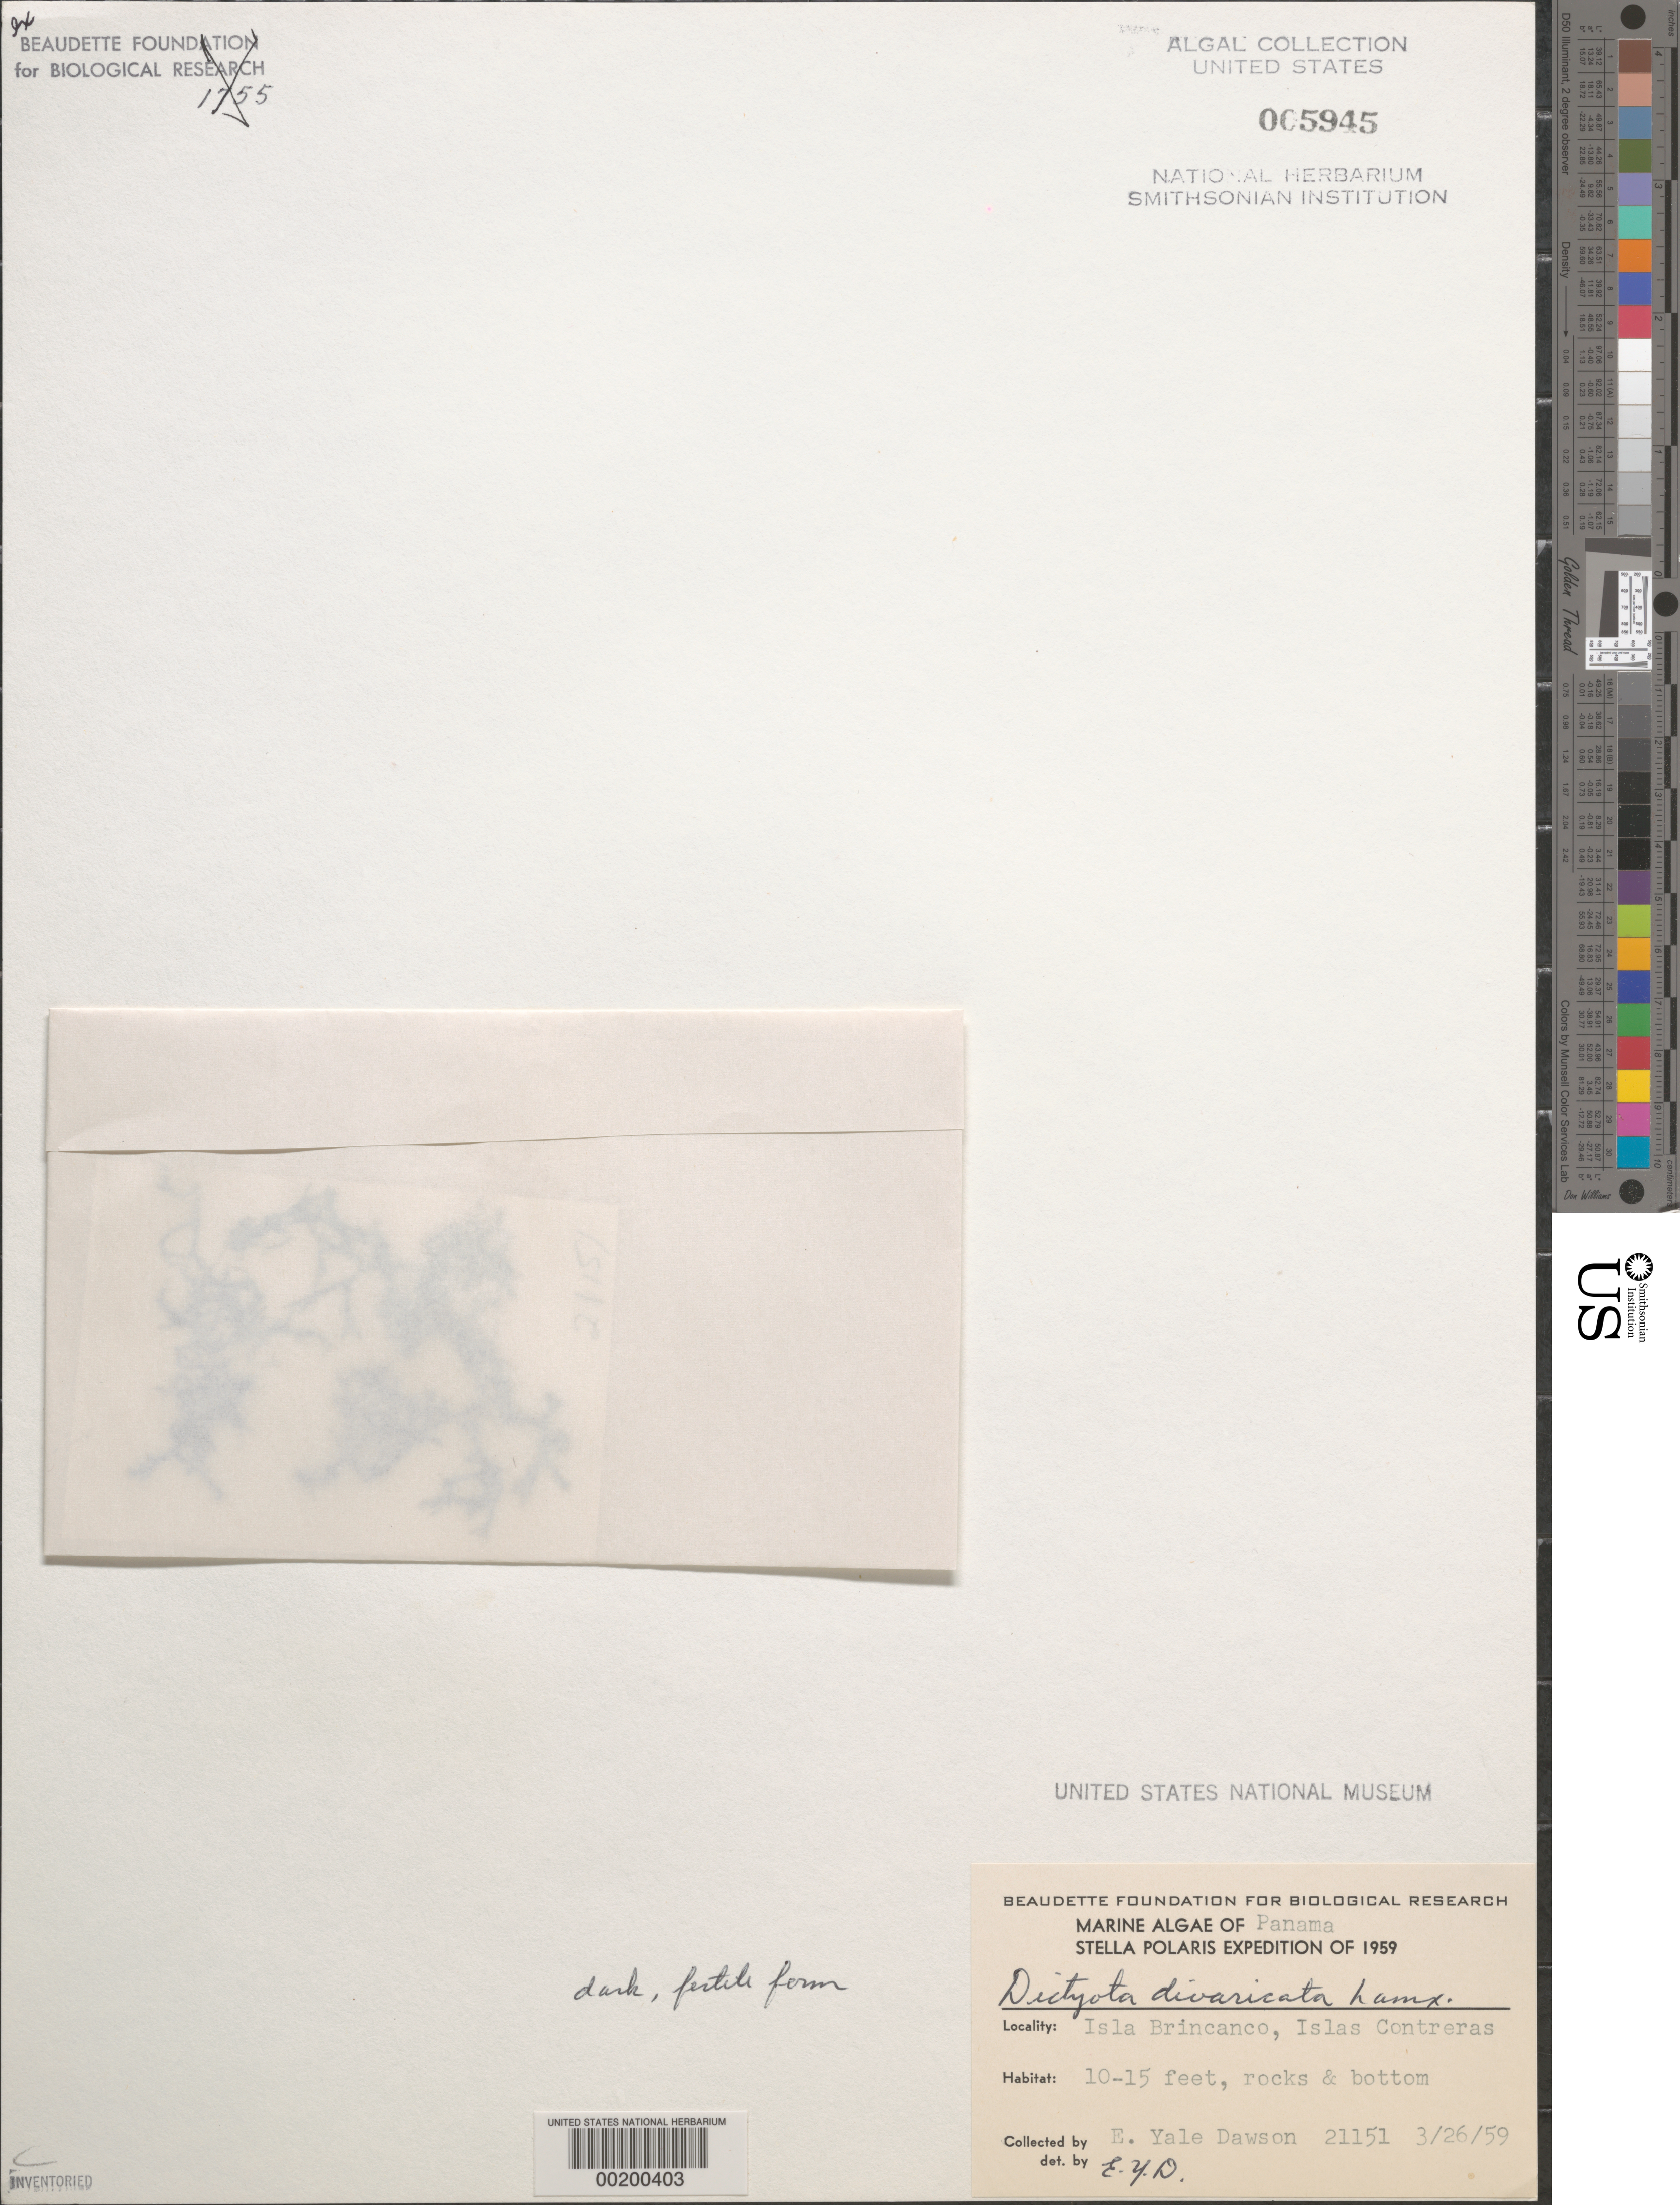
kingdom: Chromista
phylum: Ochrophyta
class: Phaeophyceae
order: Dictyotales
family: Dictyotaceae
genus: Dictyota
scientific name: Dictyota divaricata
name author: J.V.Lamouroux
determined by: Dawson, E. Y.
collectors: E. Y. Dawson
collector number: EYD 21151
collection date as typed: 26 Mar 1959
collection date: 1959-03-26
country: Panama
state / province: Veraguas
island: Brincanco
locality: Isla Brincanco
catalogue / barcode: US 5945